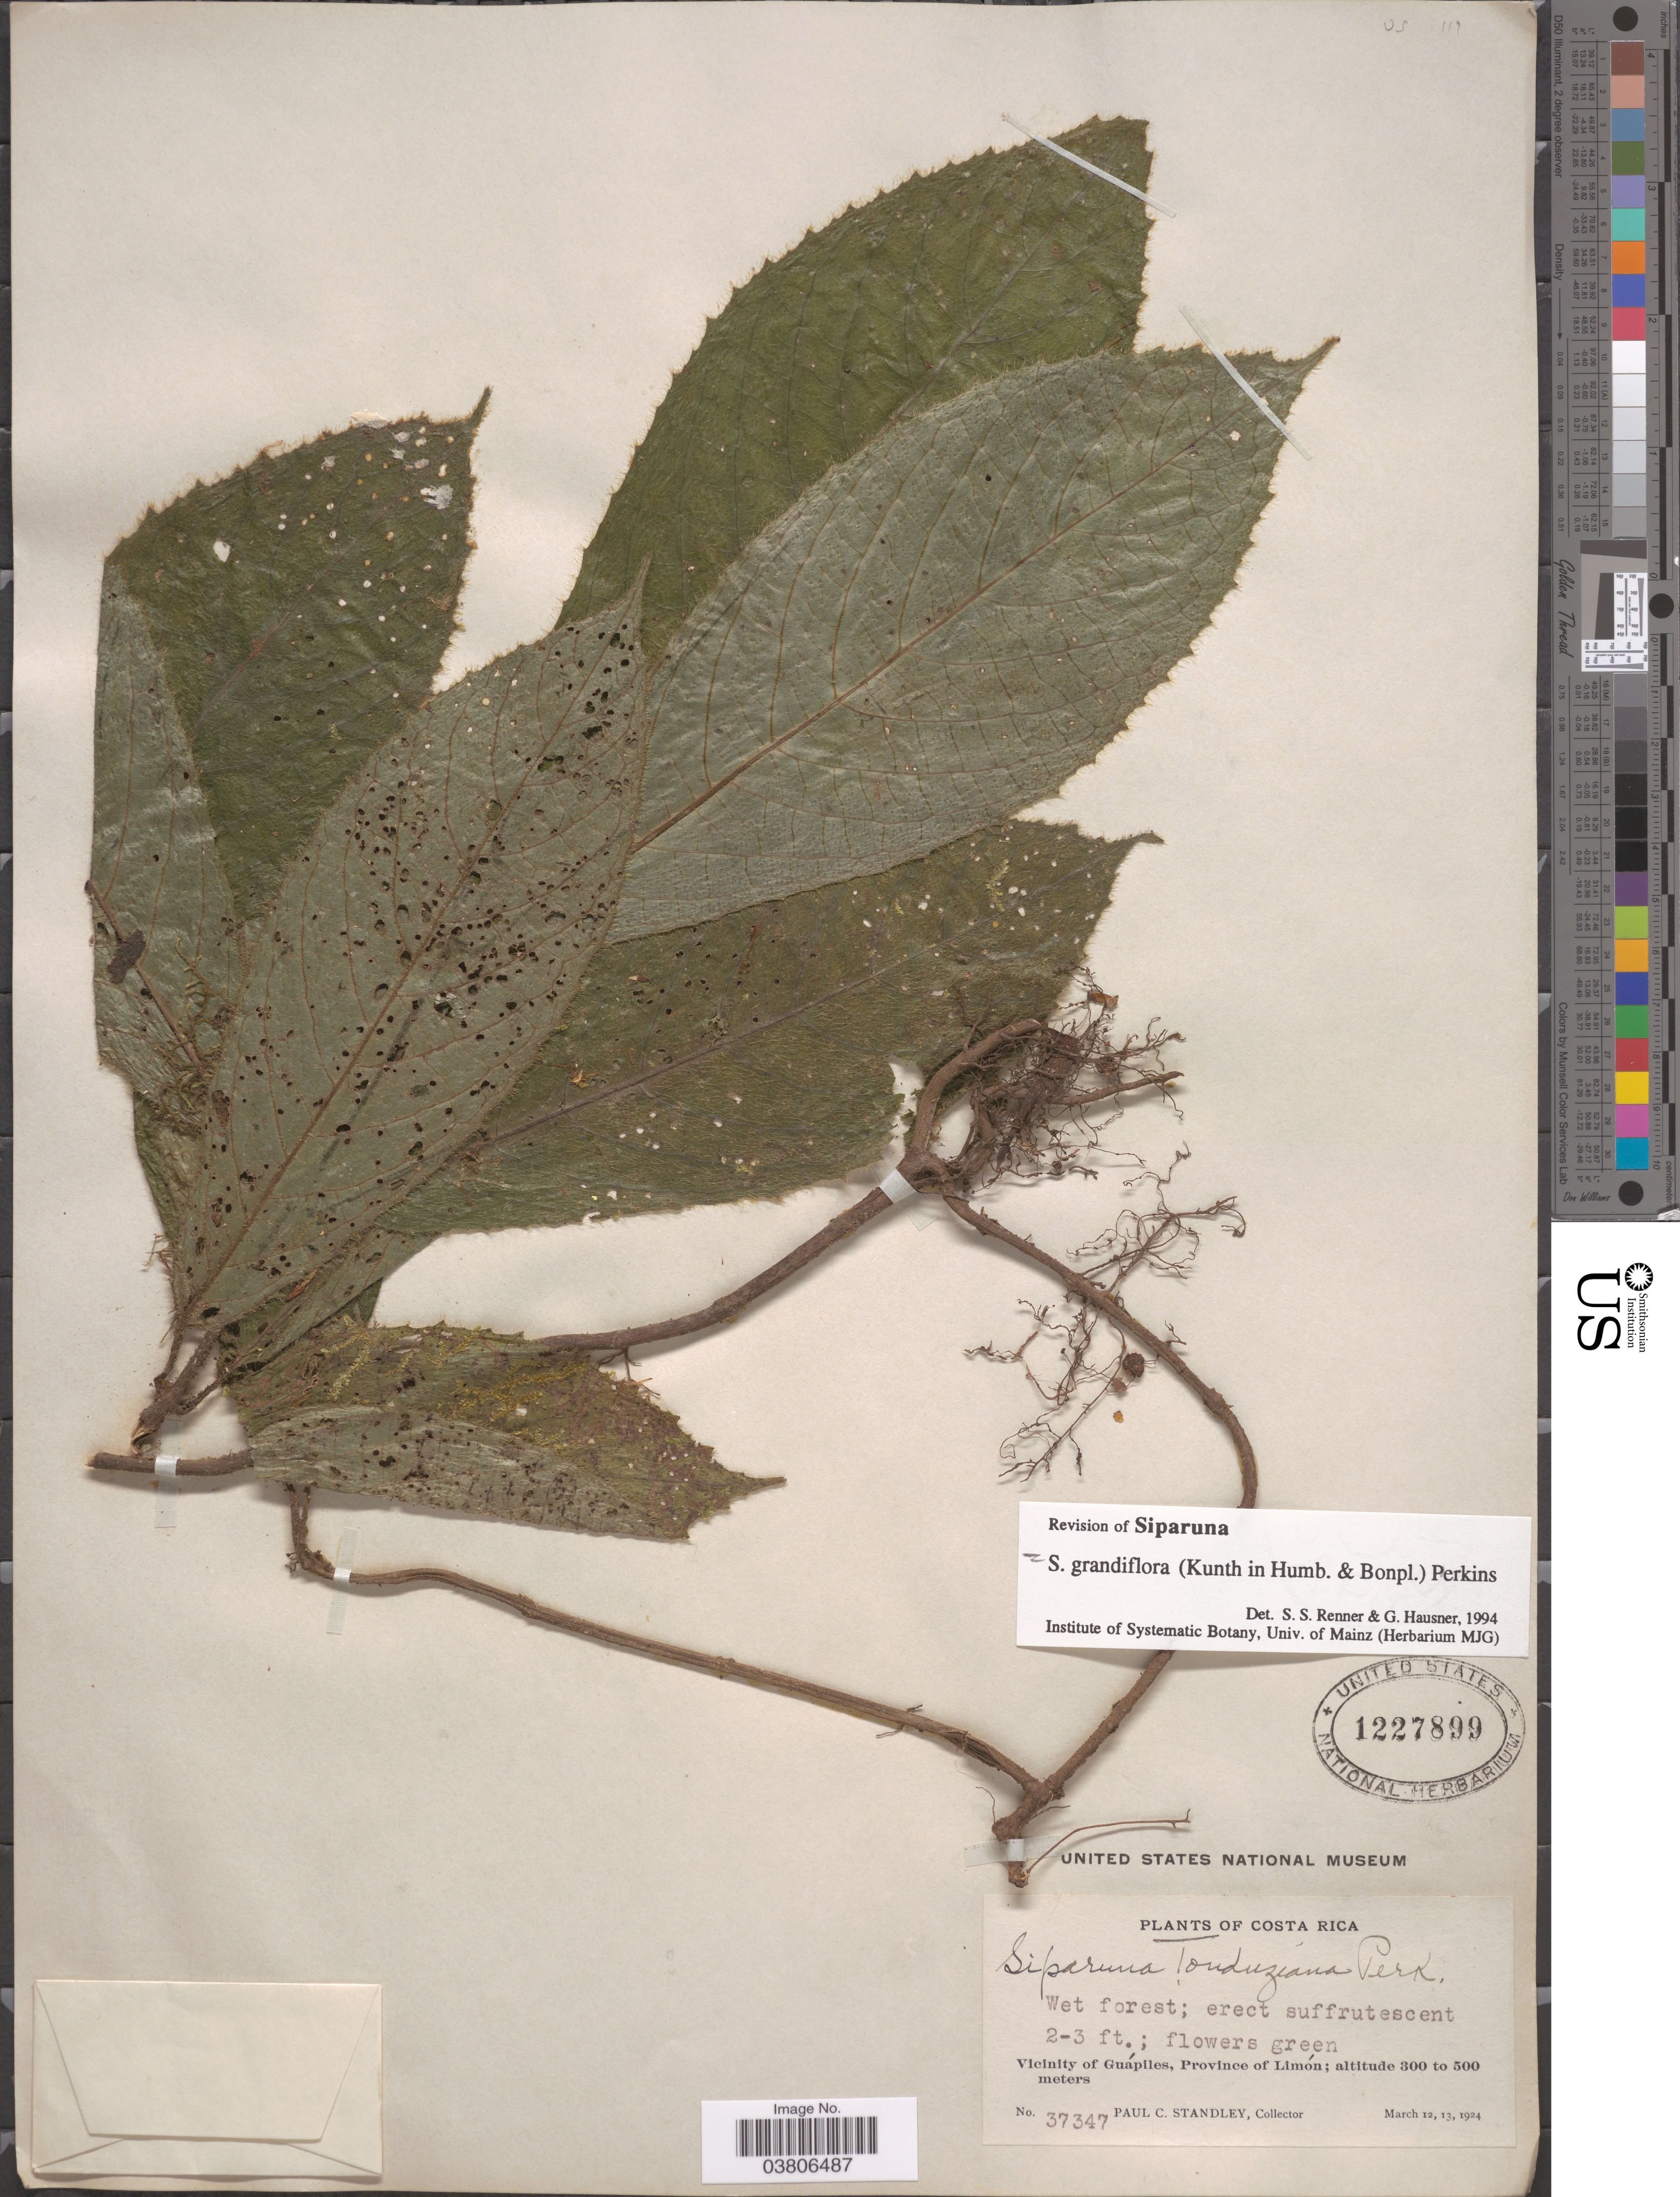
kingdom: Plantae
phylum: Tracheophyta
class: Magnoliopsida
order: Laurales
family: Siparunaceae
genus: Siparuna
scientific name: Siparuna grandiflora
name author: (Kunth) A. DC.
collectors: P. C. Standley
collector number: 37347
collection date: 1924-03-12/1924-03-13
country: Costa Rica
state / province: Limón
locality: Vicinity of Guápiles.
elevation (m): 300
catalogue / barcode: US 1227899